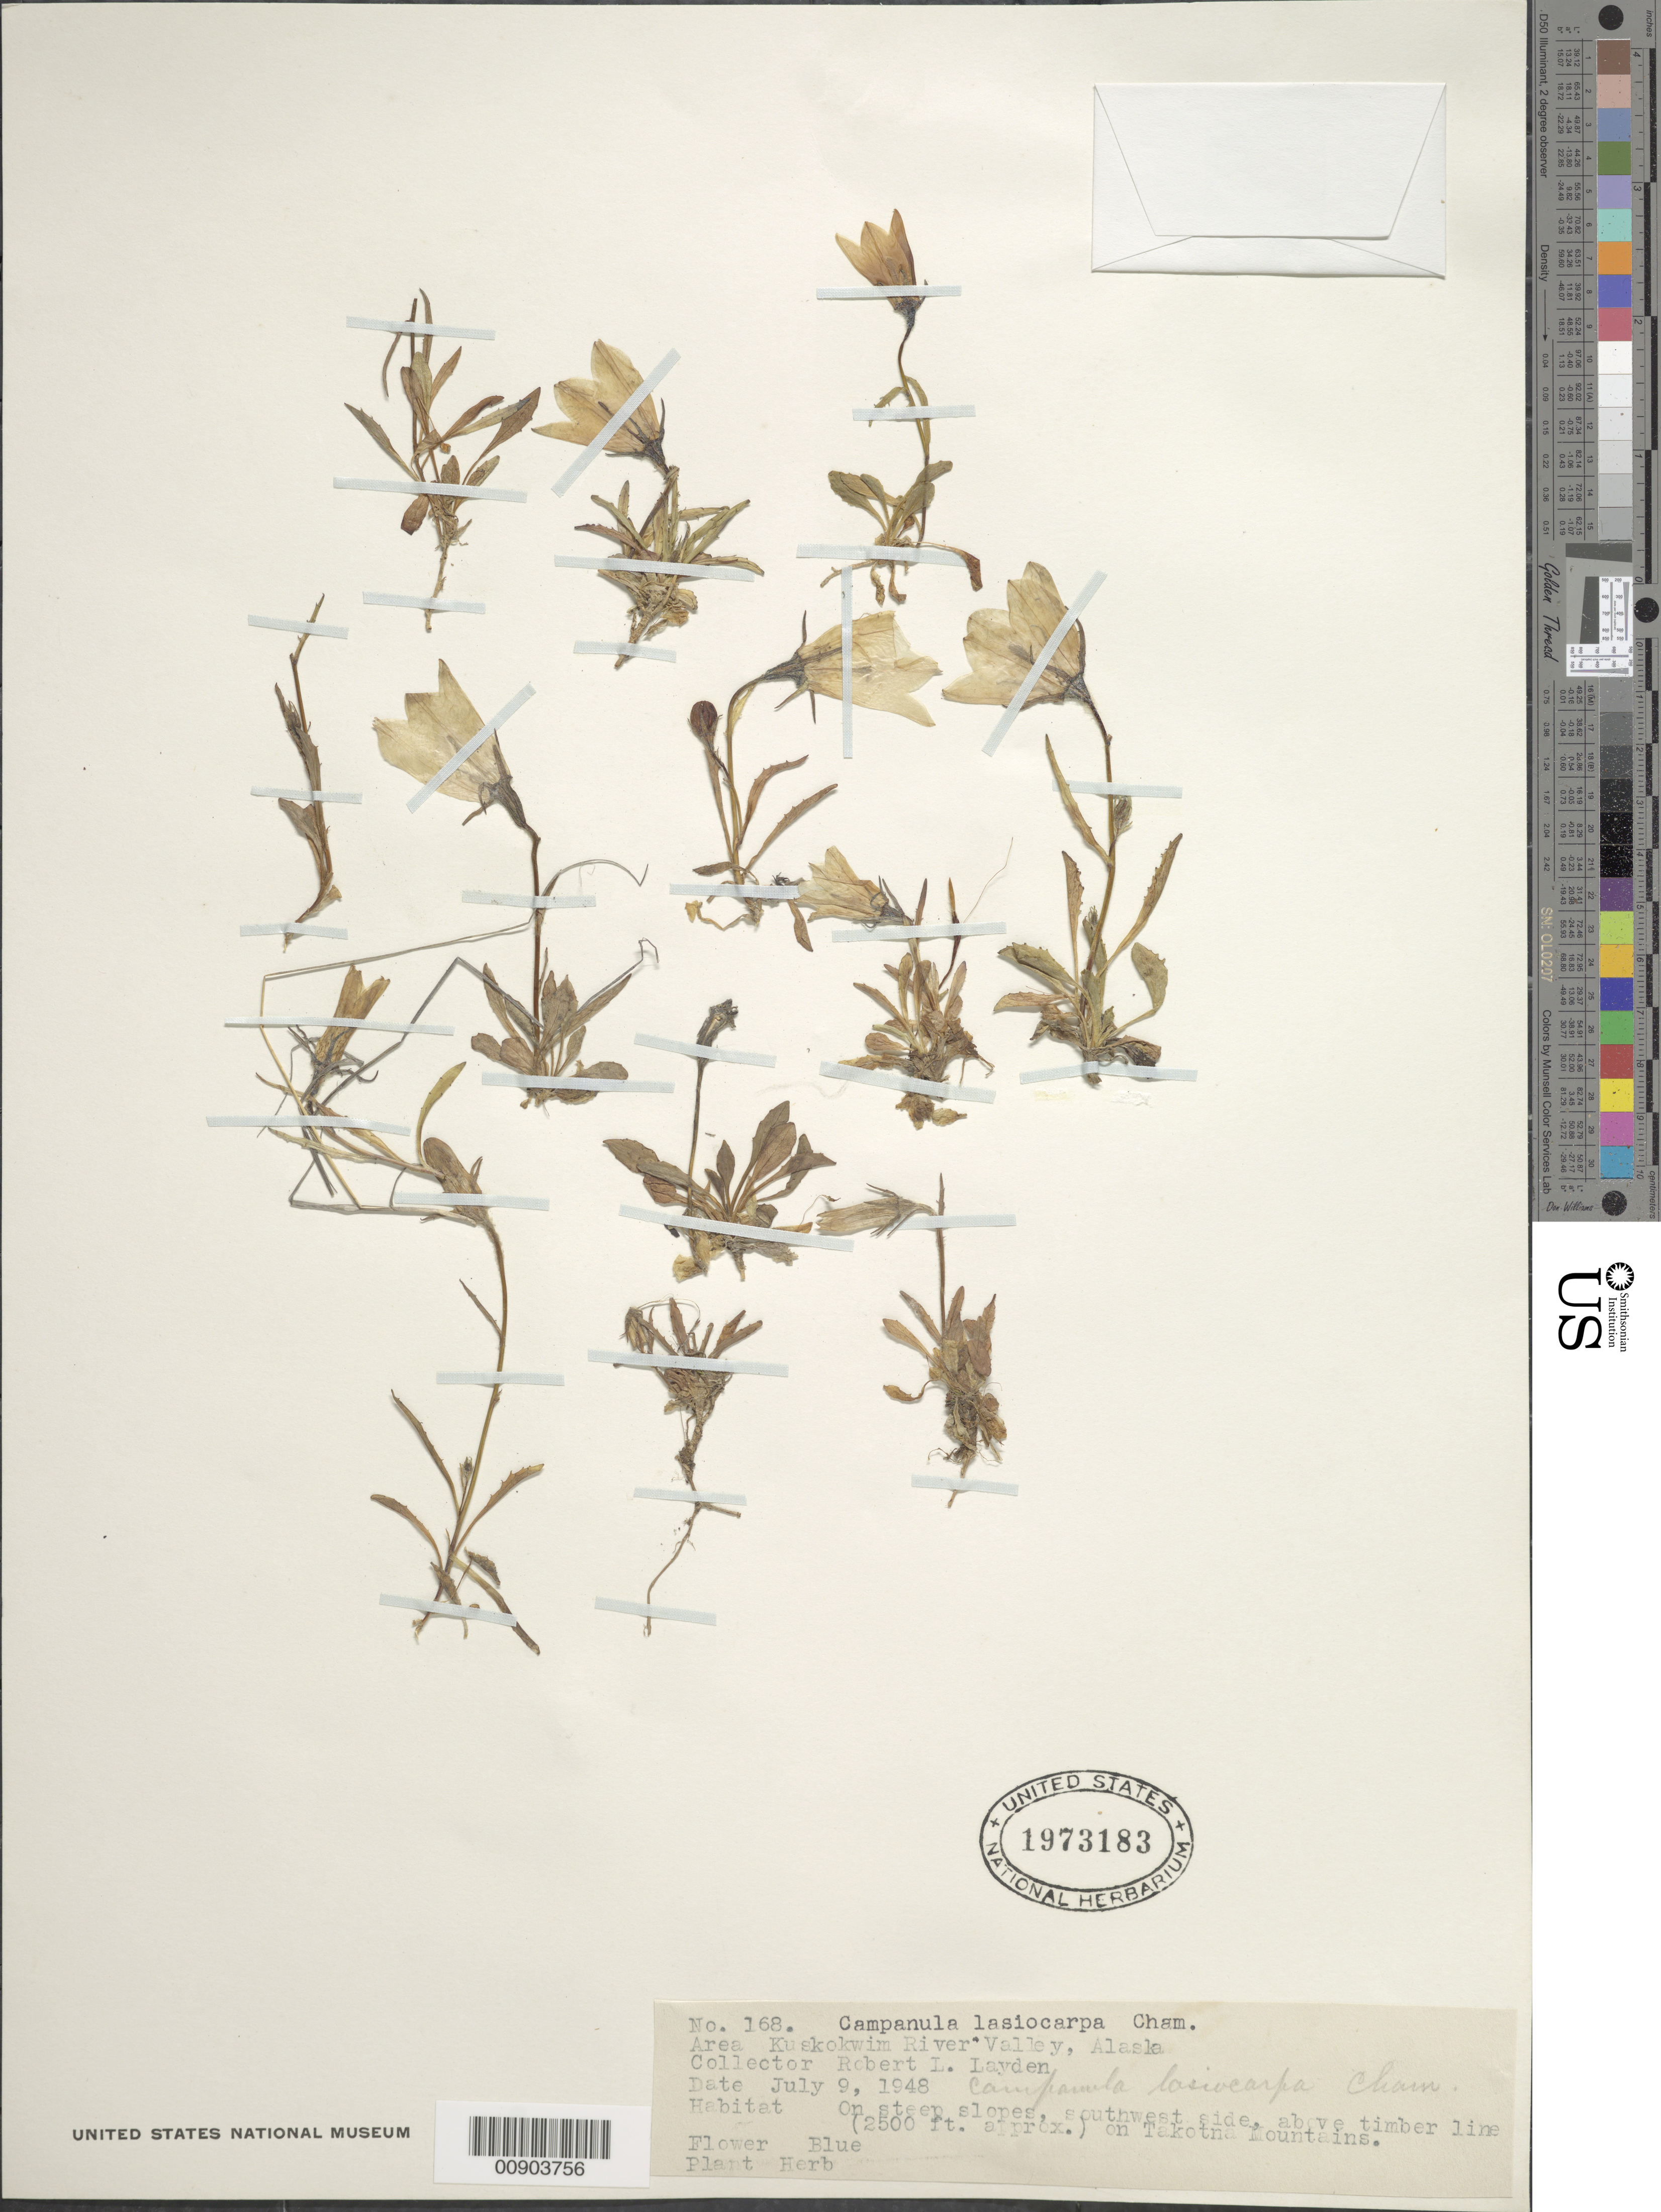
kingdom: Plantae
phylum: Tracheophyta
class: Magnoliopsida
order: Asterales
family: Campanulaceae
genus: Campanula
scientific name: Campanula lasiocarpa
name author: Cham.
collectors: R. Layden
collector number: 168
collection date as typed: July 9, 1940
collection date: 1948-07-09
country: United States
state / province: Alaska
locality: Kuskokwim River Valley, on Takotna Mountains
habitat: On steep slopes, southwest side, above timberline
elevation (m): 762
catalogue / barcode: US 1973183